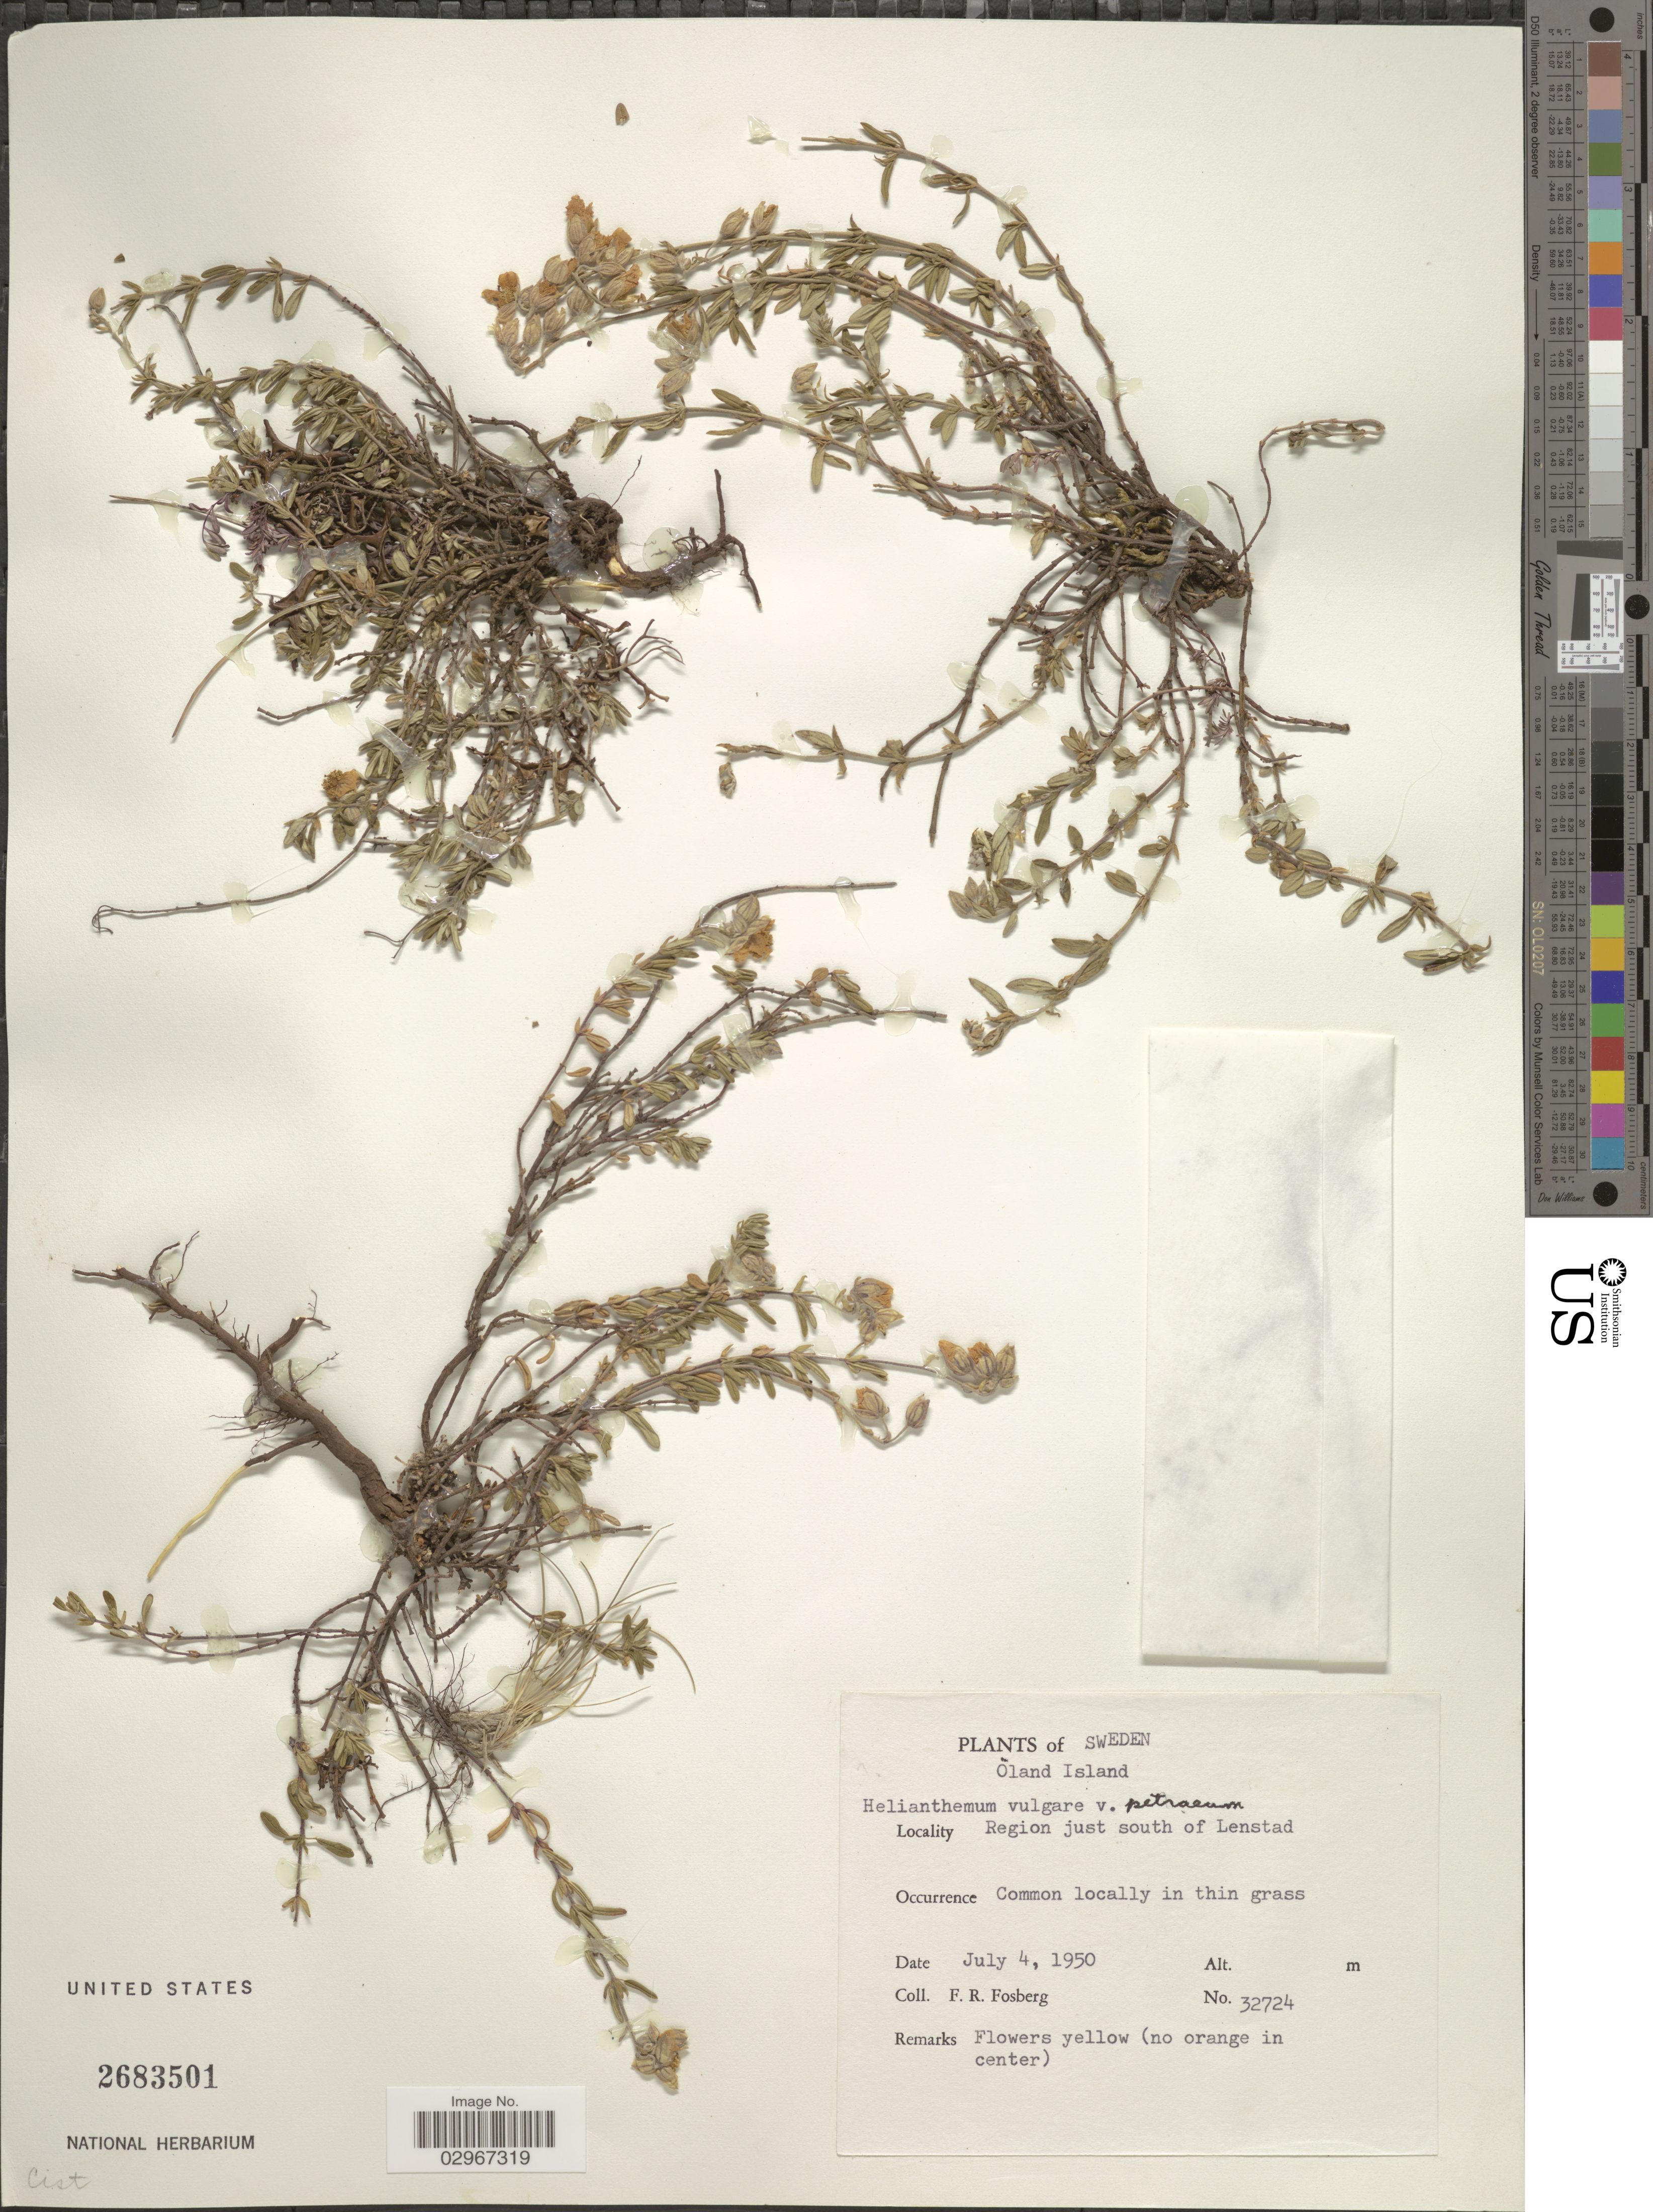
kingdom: Plantae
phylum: Tracheophyta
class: Magnoliopsida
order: Malvales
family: Cistaceae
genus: Helianthemum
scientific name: Helianthemum vulgare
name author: Gaertn.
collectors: F. R. Fosberg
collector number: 32724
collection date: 1950-07-04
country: Sweden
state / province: Kalmar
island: Oland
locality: Oland Island, Region just south of Lenstad.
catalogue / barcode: US 2683501